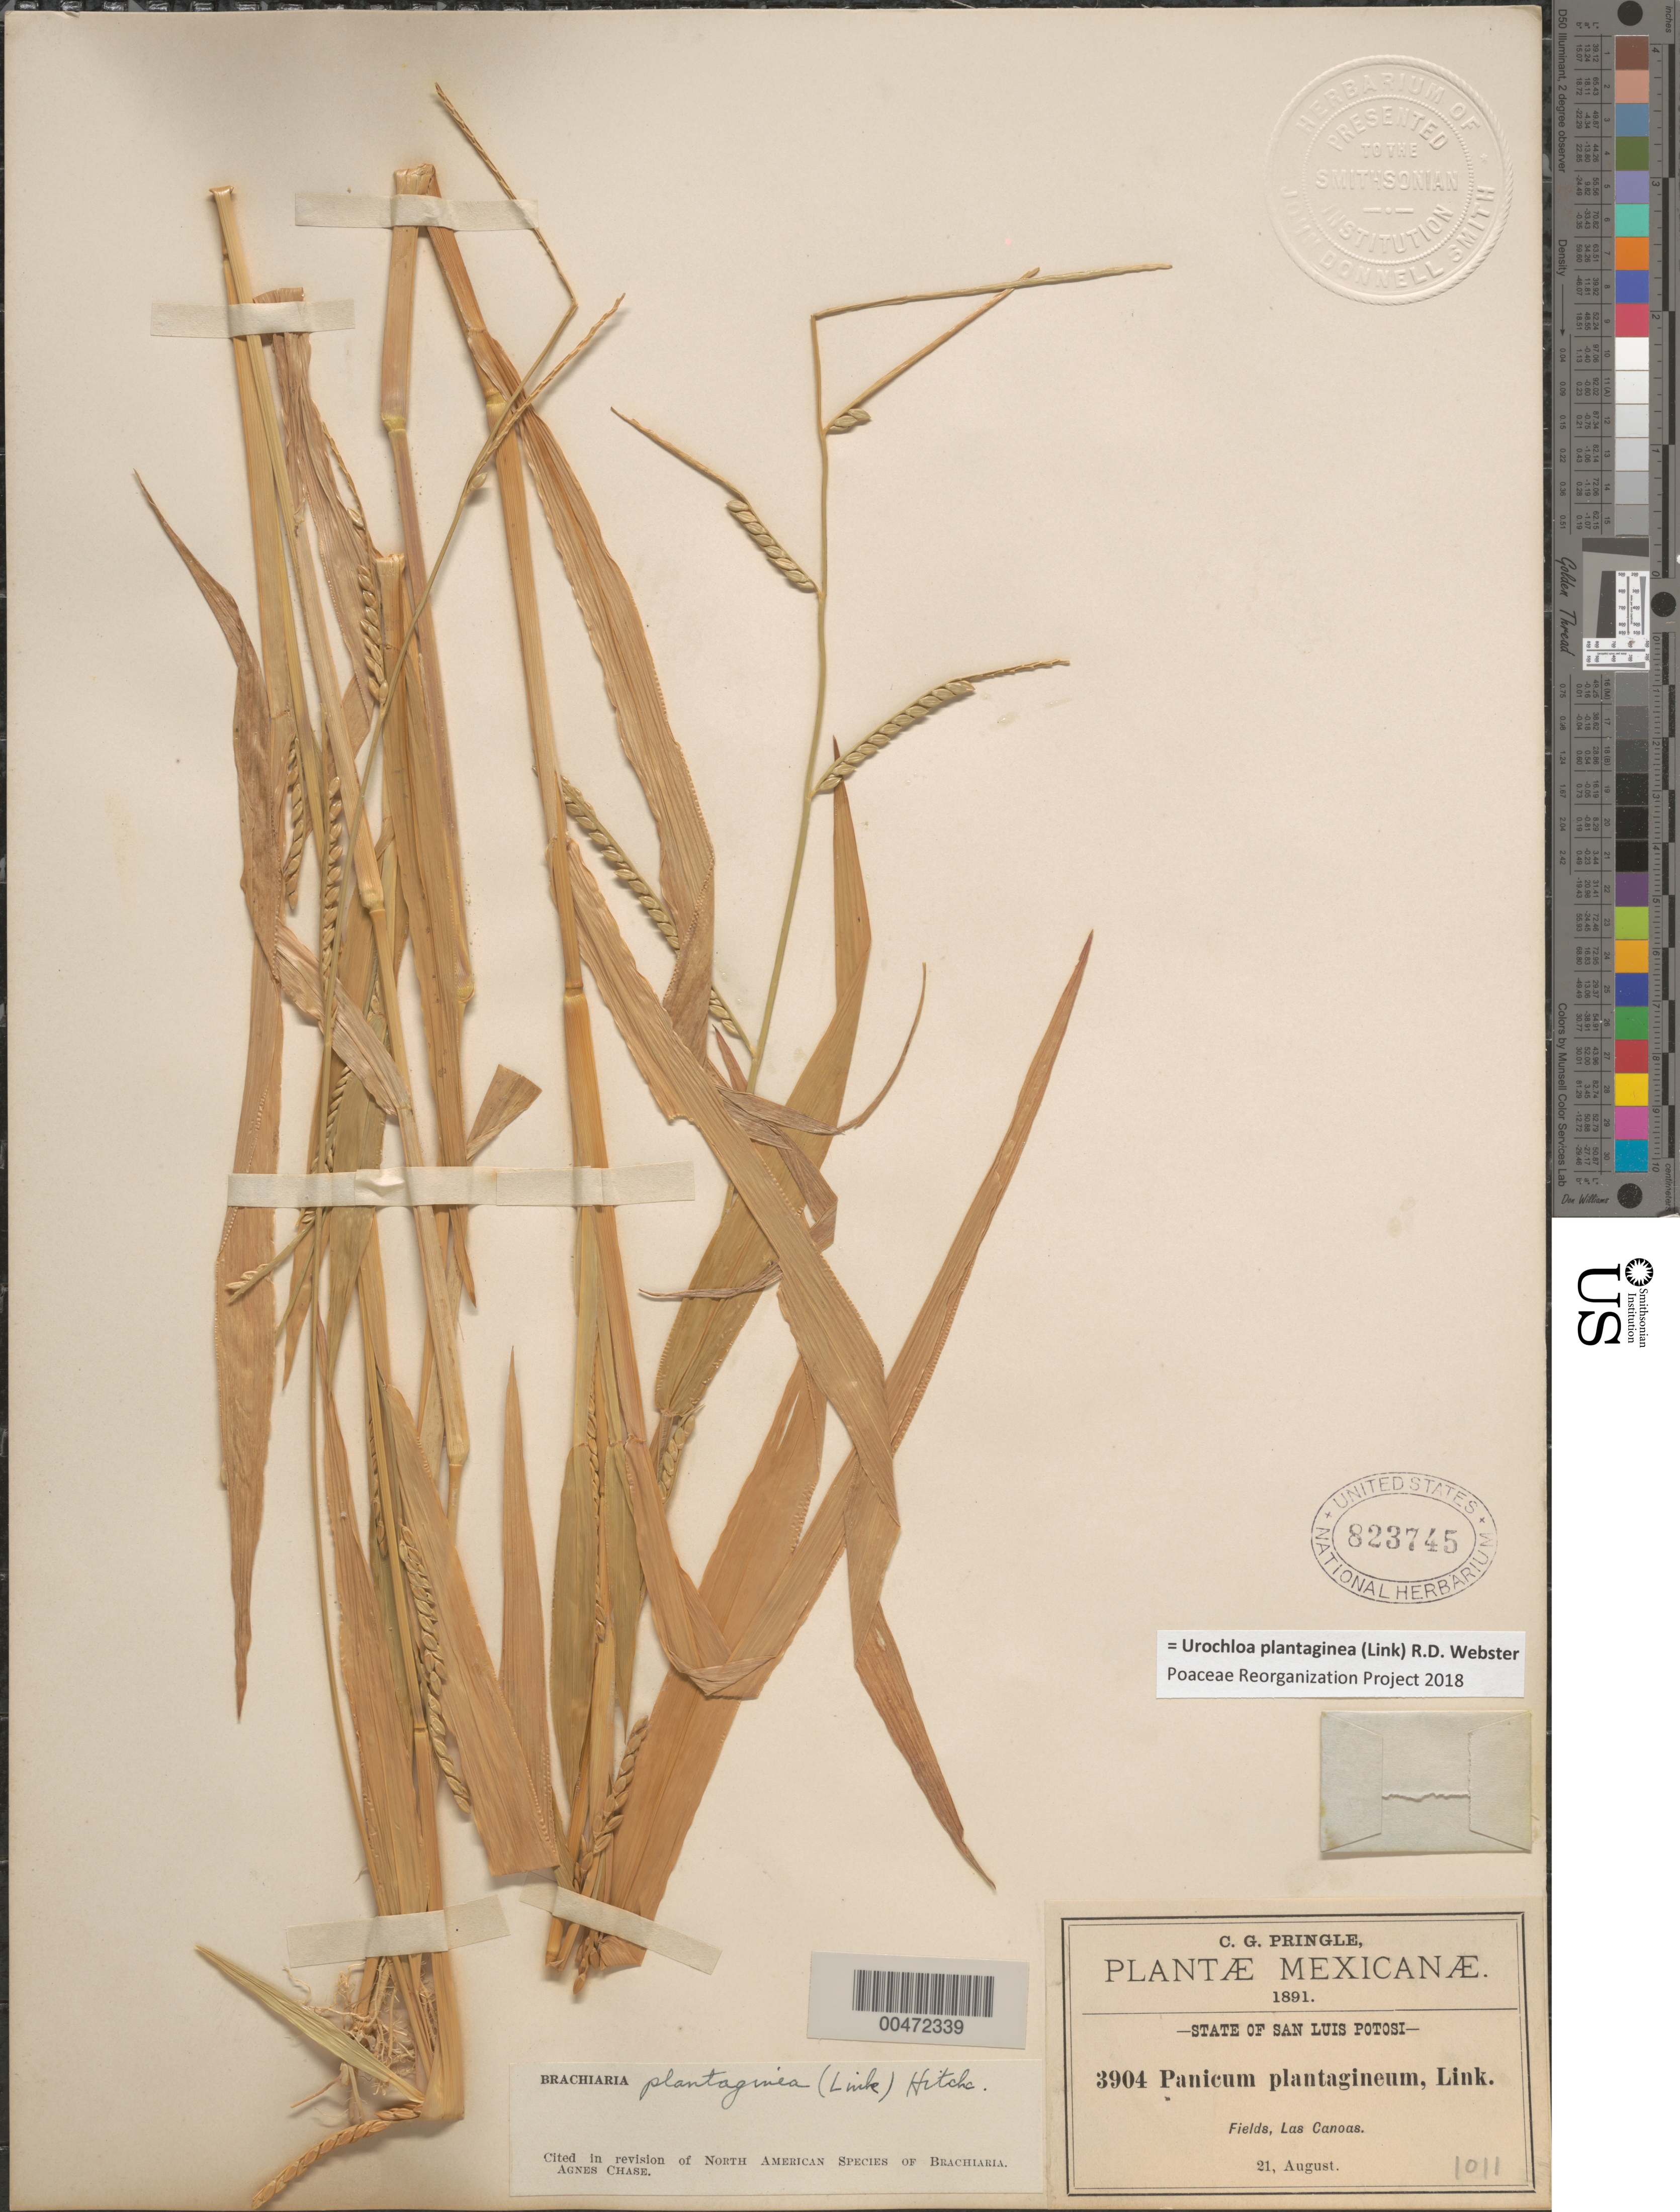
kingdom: Plantae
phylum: Tracheophyta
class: Liliopsida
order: Poales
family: Poaceae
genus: Urochloa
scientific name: Urochloa plantiginea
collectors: C. G. Pringle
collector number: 3904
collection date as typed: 21 Aug 1891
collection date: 1891-08-21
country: Mexico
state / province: San Luis Potosi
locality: Las Canoas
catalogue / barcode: US 823745